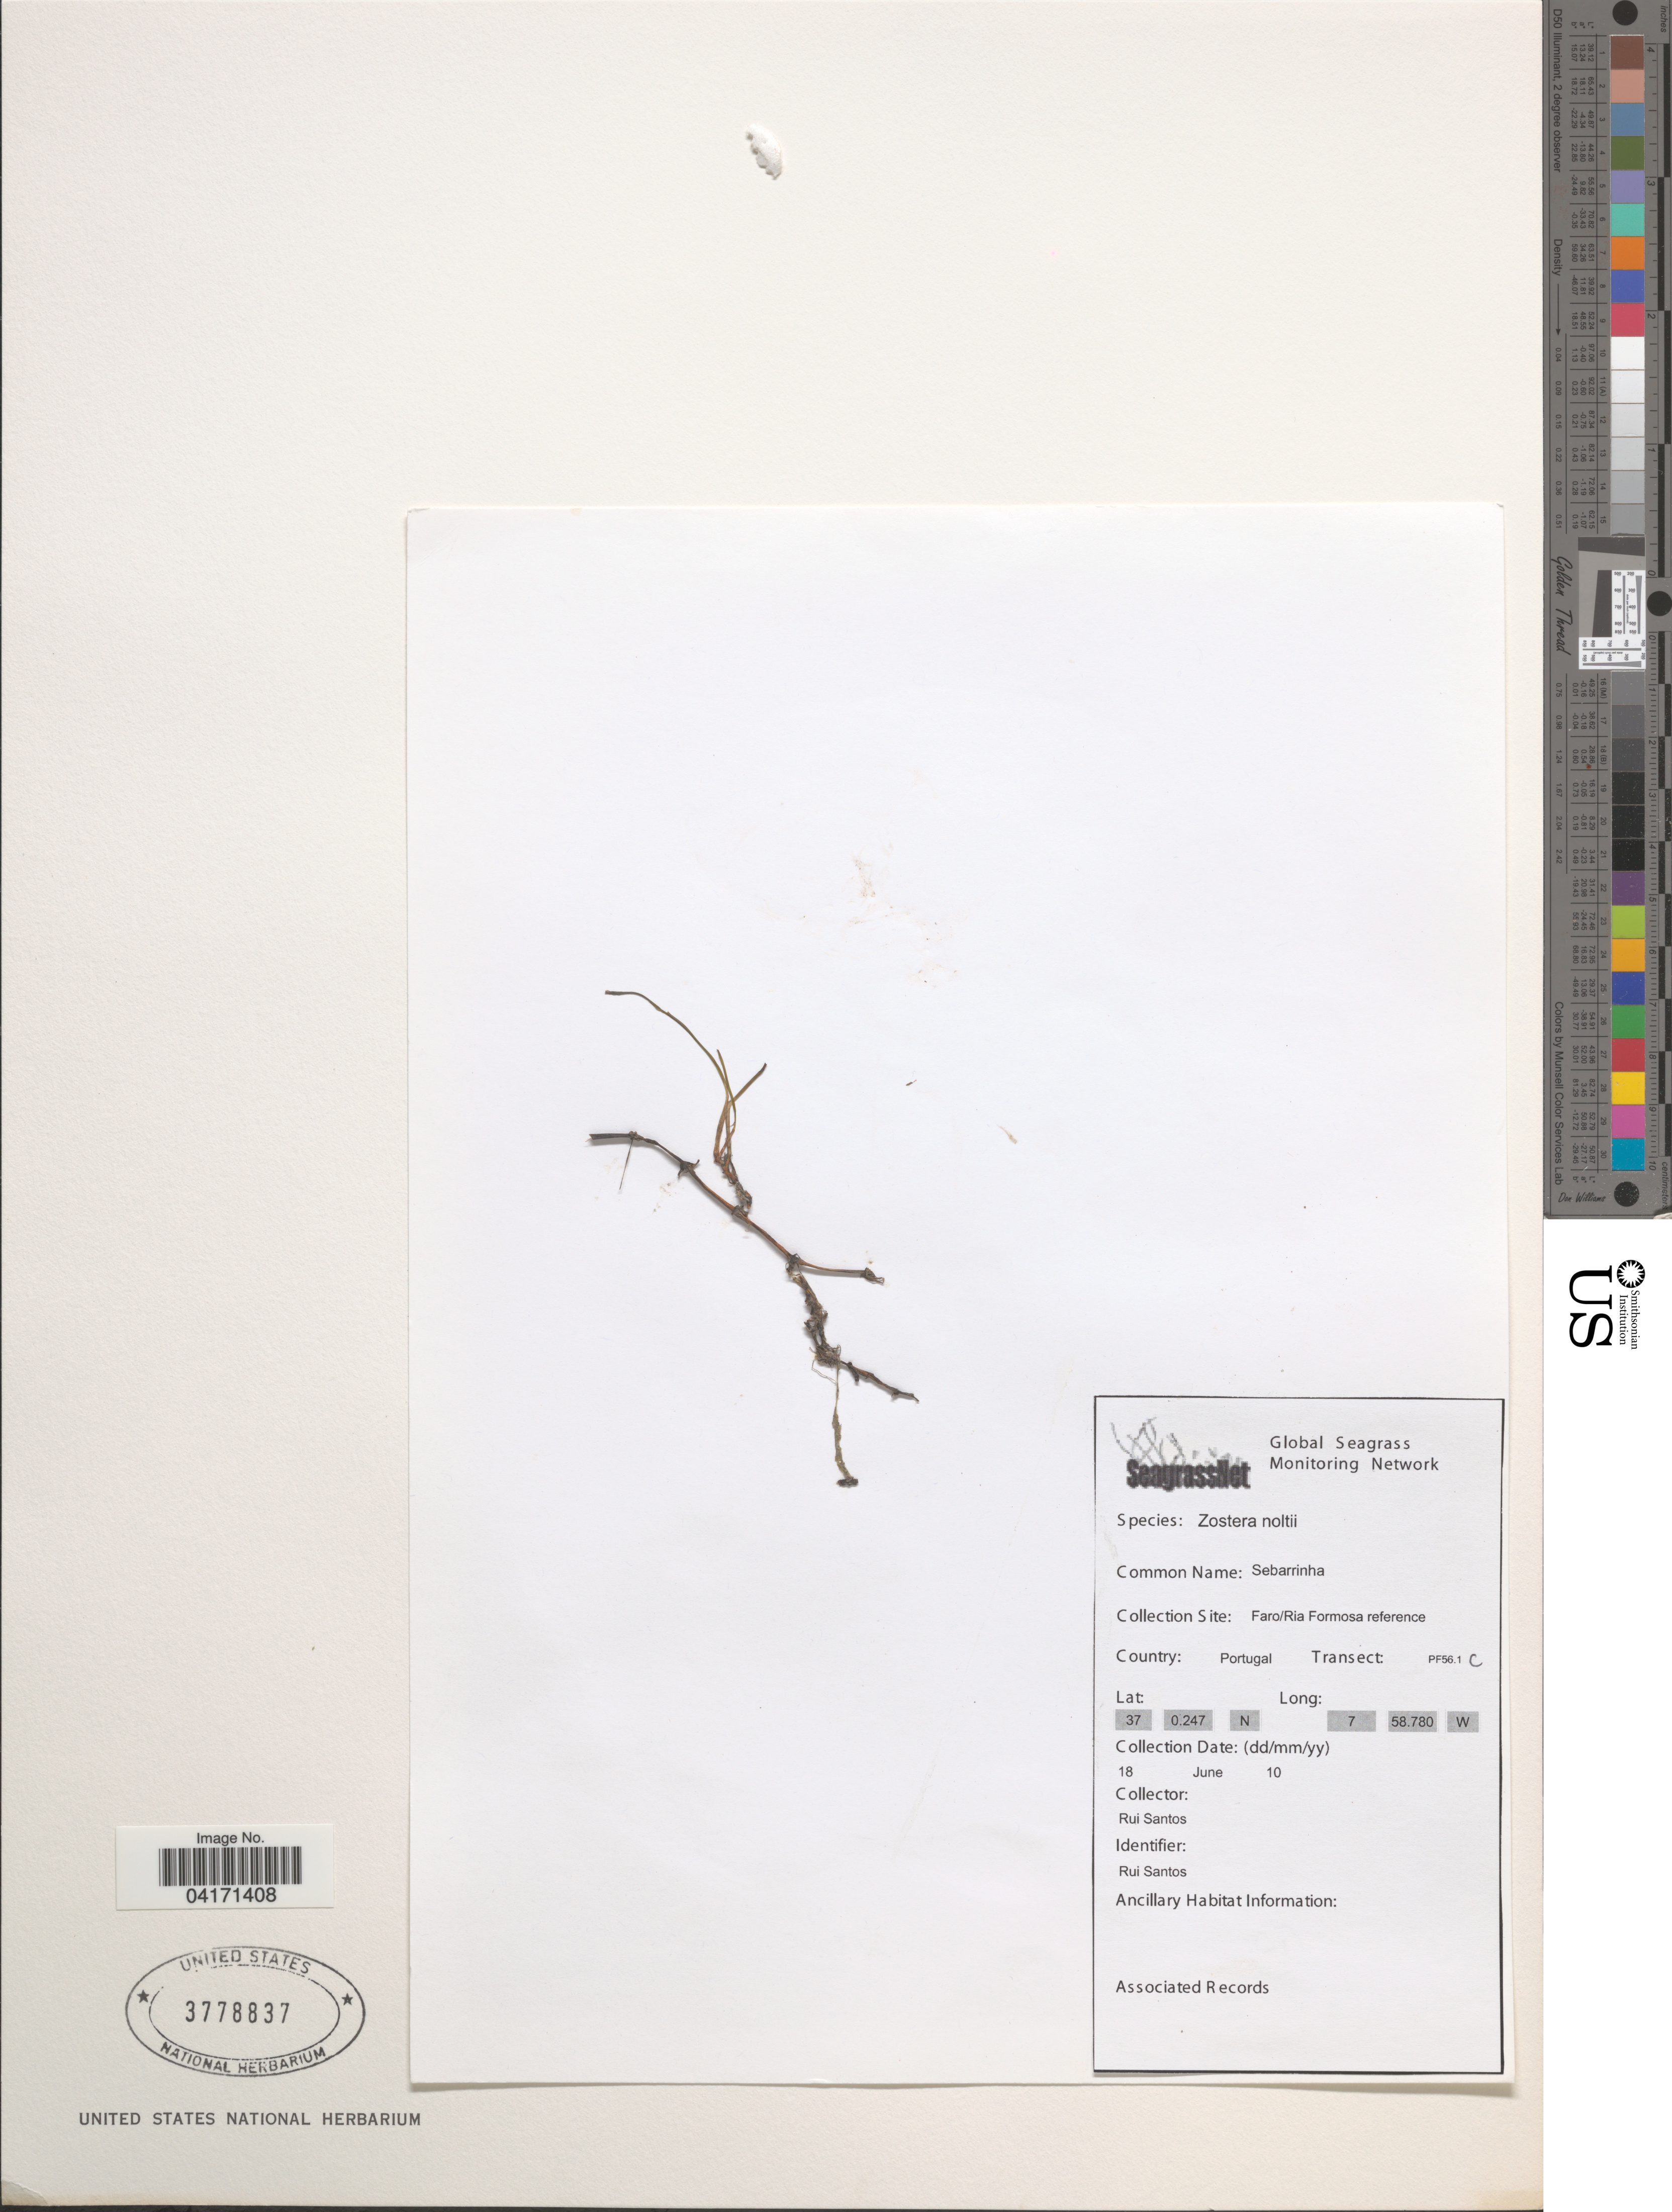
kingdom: Plantae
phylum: Tracheophyta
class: Liliopsida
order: Alismatales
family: Zosteraceae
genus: Zostera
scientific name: Zostera noltii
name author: Hornem.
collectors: R. Santos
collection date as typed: Transcribed d/m/y: 18/6/10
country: Portugal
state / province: Faro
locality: Ria Formosa reference. Transect: PF56.1 C.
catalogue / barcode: US 3778837